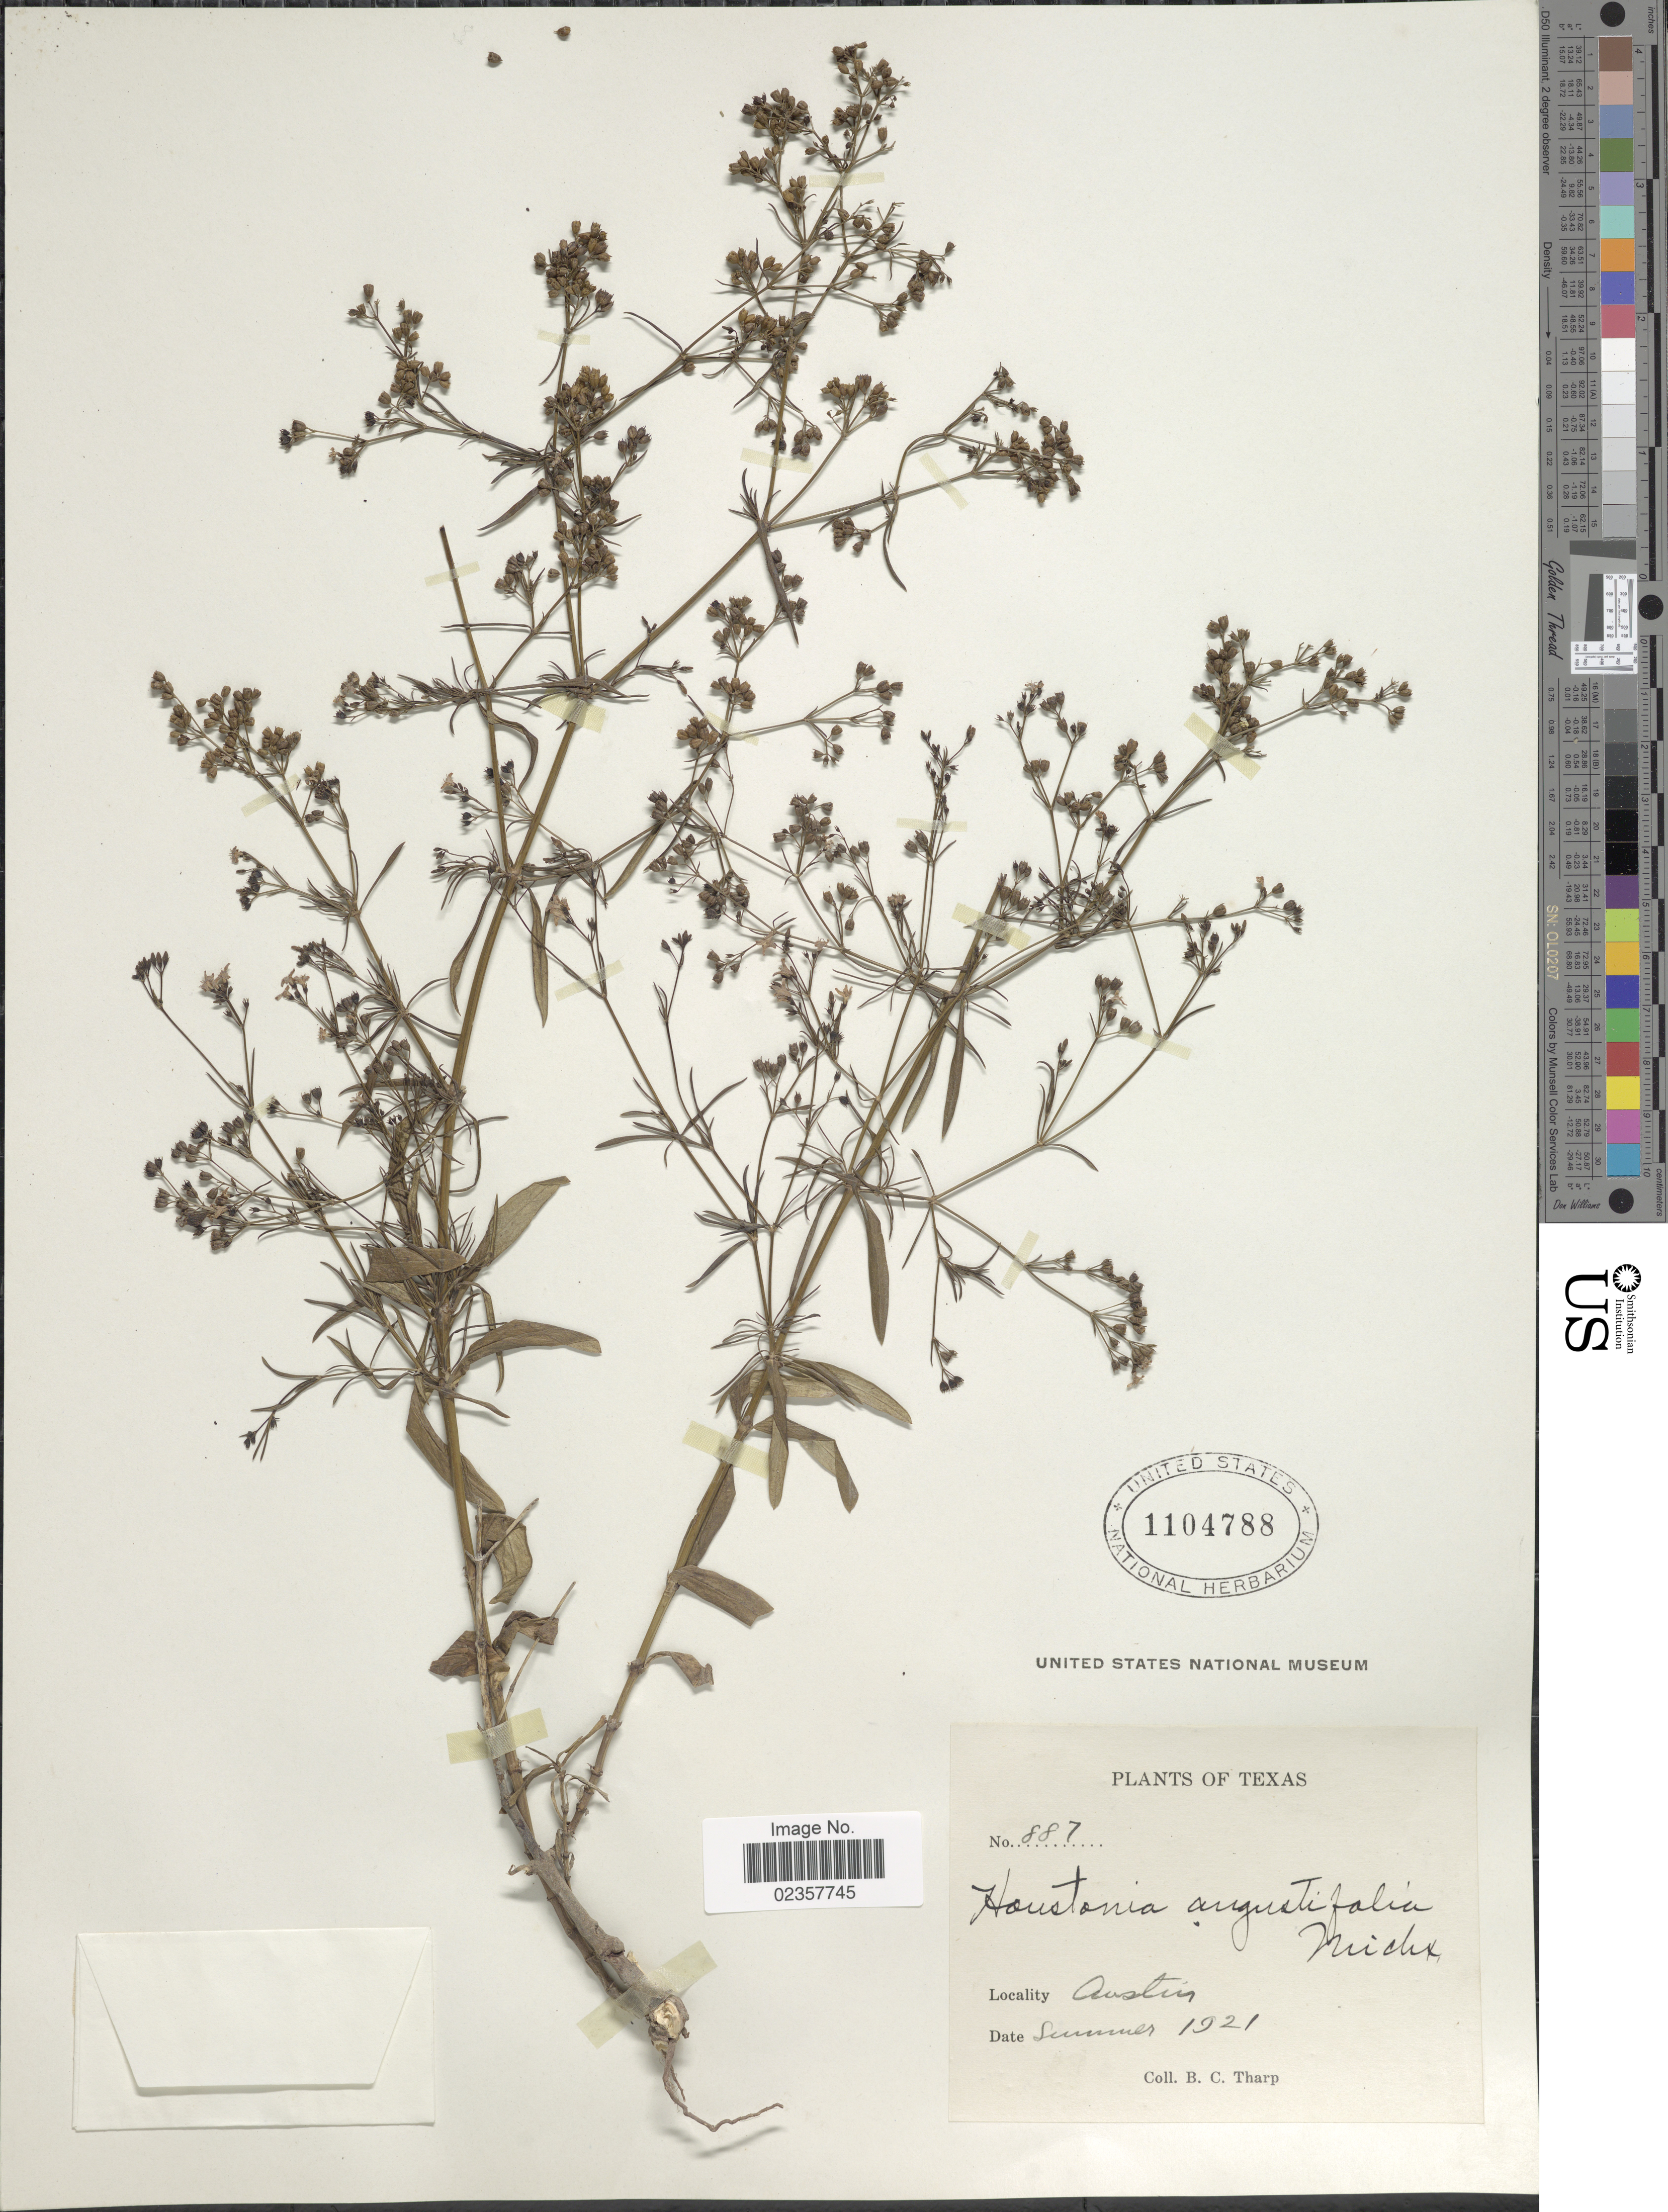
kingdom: Plantae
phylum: Tracheophyta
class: Magnoliopsida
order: Gentianales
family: Rubiaceae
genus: Houstonia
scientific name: Houstonia nigricans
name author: (Lam.) Fernald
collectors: B. C. Tharp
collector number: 887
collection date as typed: Summer 1921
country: United States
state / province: Texas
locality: Austin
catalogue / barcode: US 1104788